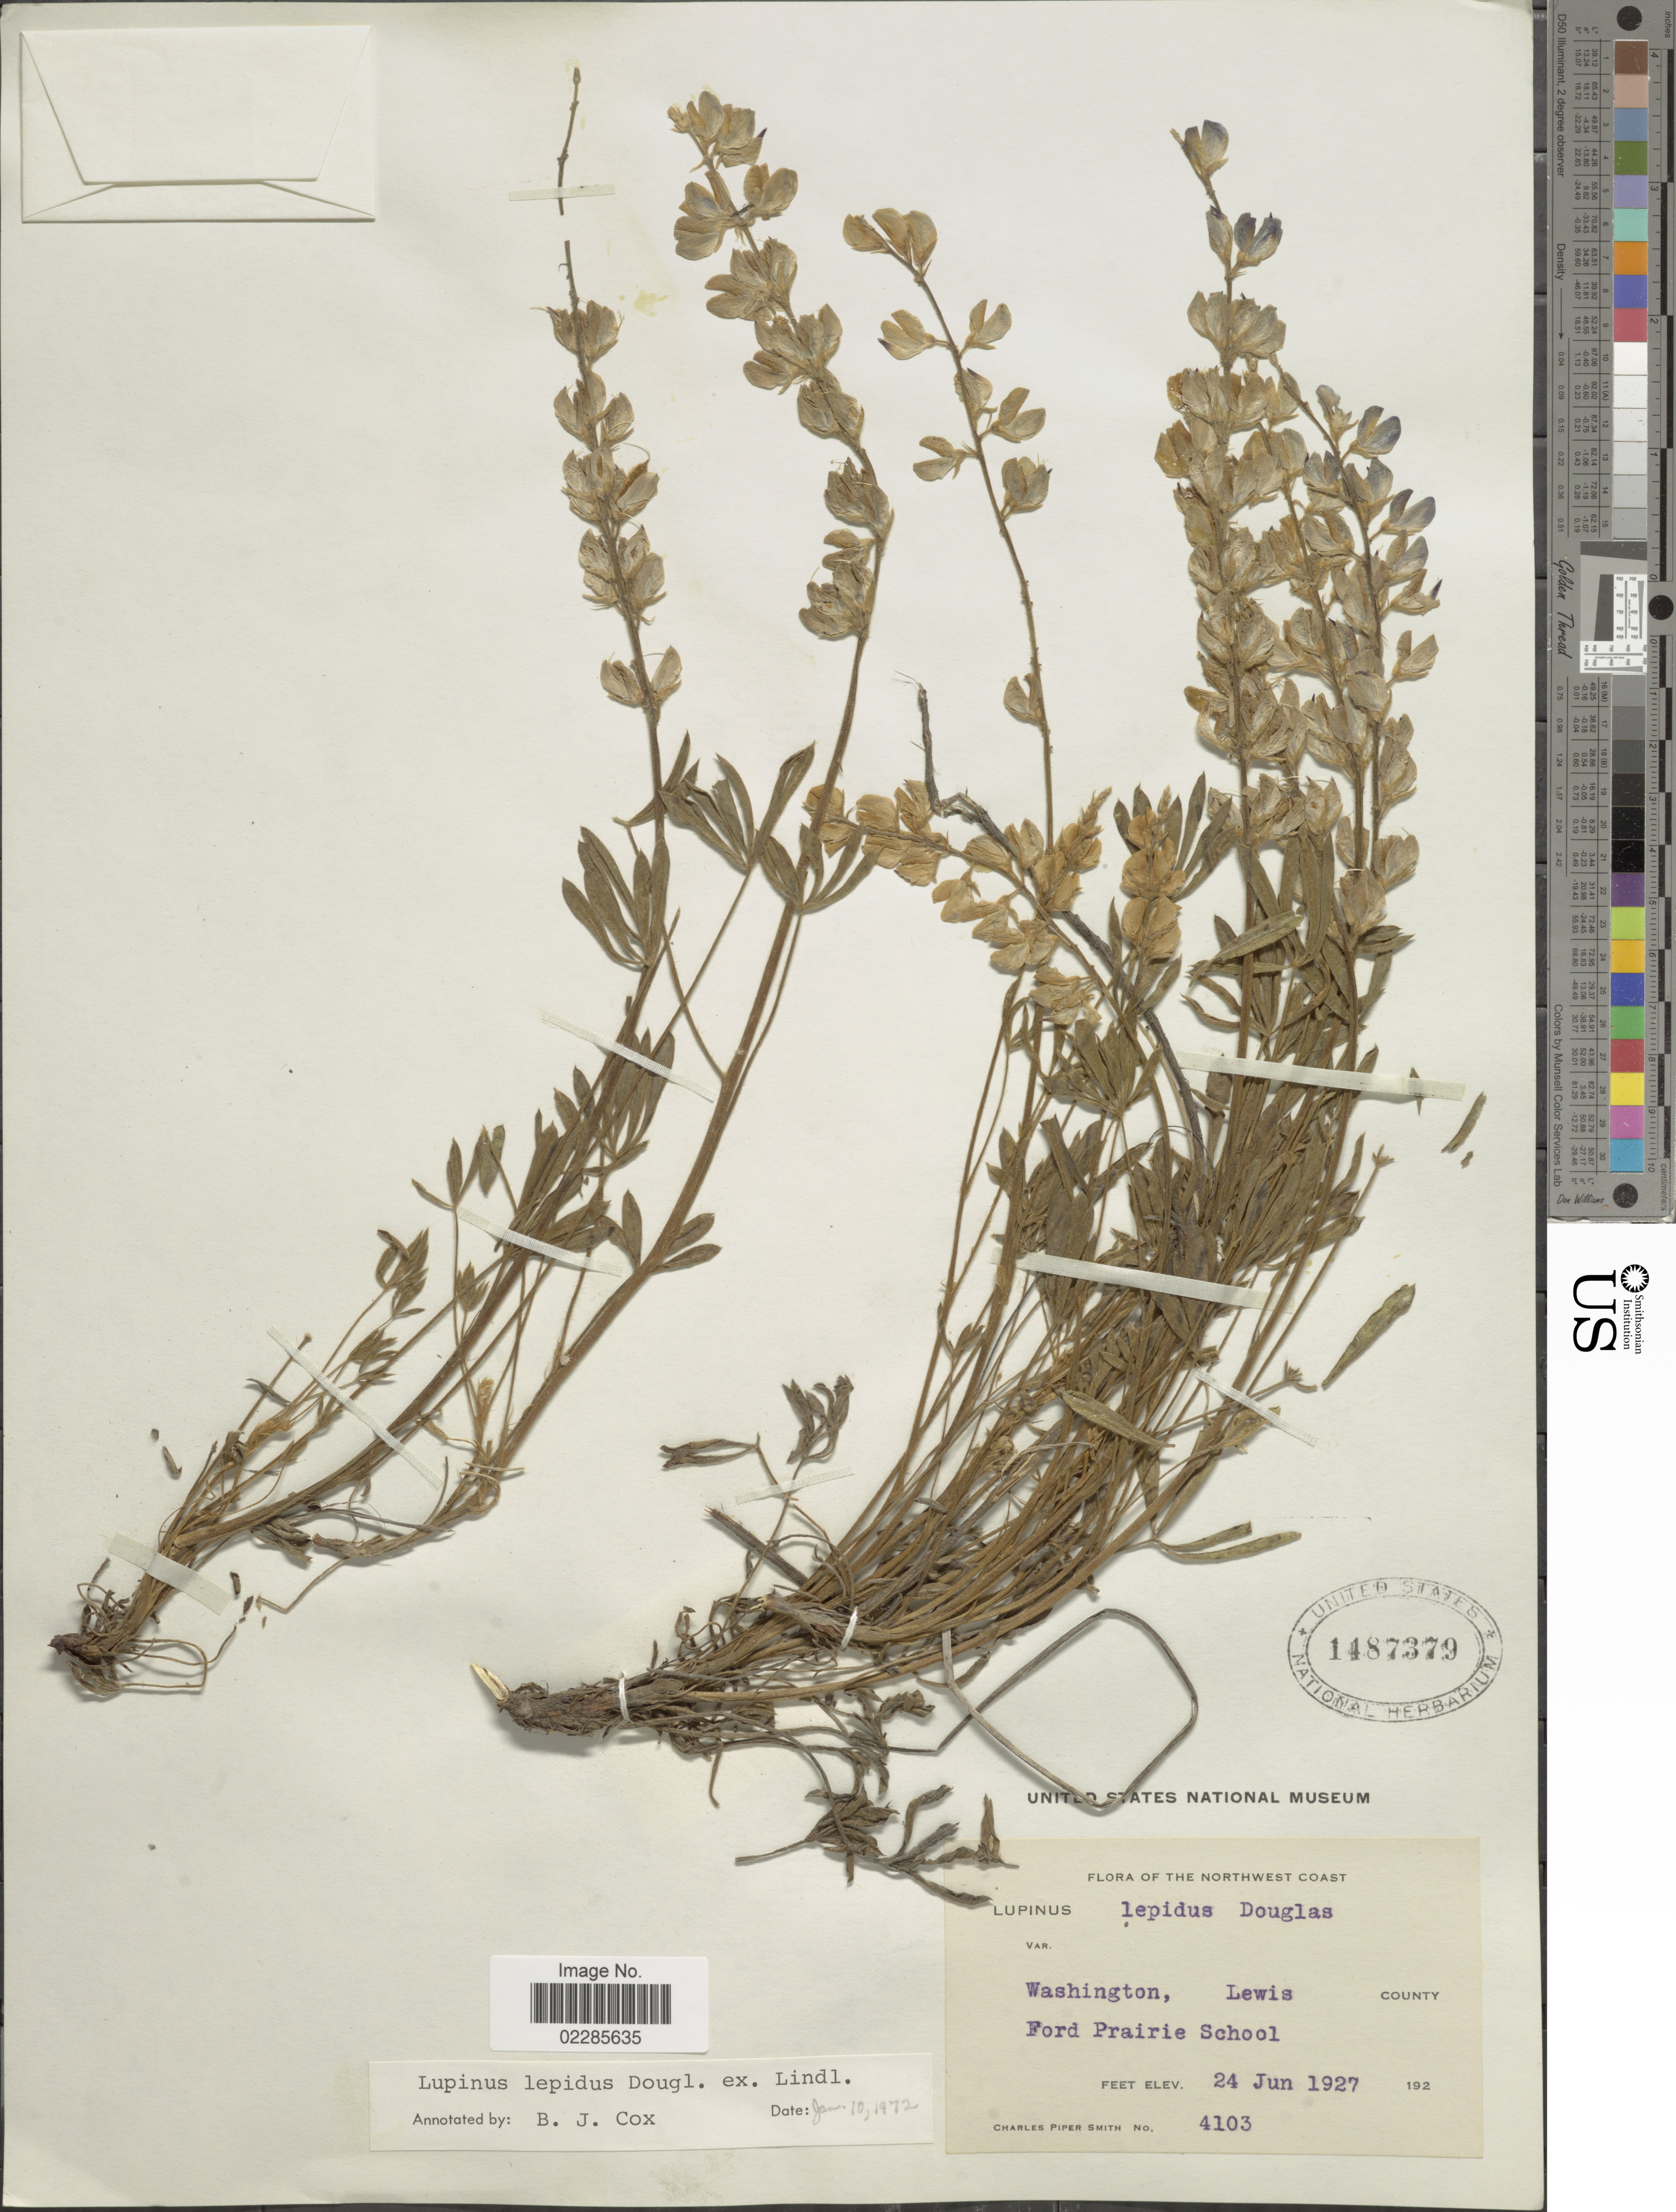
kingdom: Plantae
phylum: Tracheophyta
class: Magnoliopsida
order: Fabales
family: Fabaceae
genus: Lupinus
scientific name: Lupinus lepidus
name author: Douglas ex Lindl.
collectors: C. P. Smith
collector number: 4103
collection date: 1927-06-24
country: United States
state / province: Washington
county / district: Lewis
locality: The Northwest Coast, Lewis County, Ford Prairie School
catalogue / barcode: US 1487379